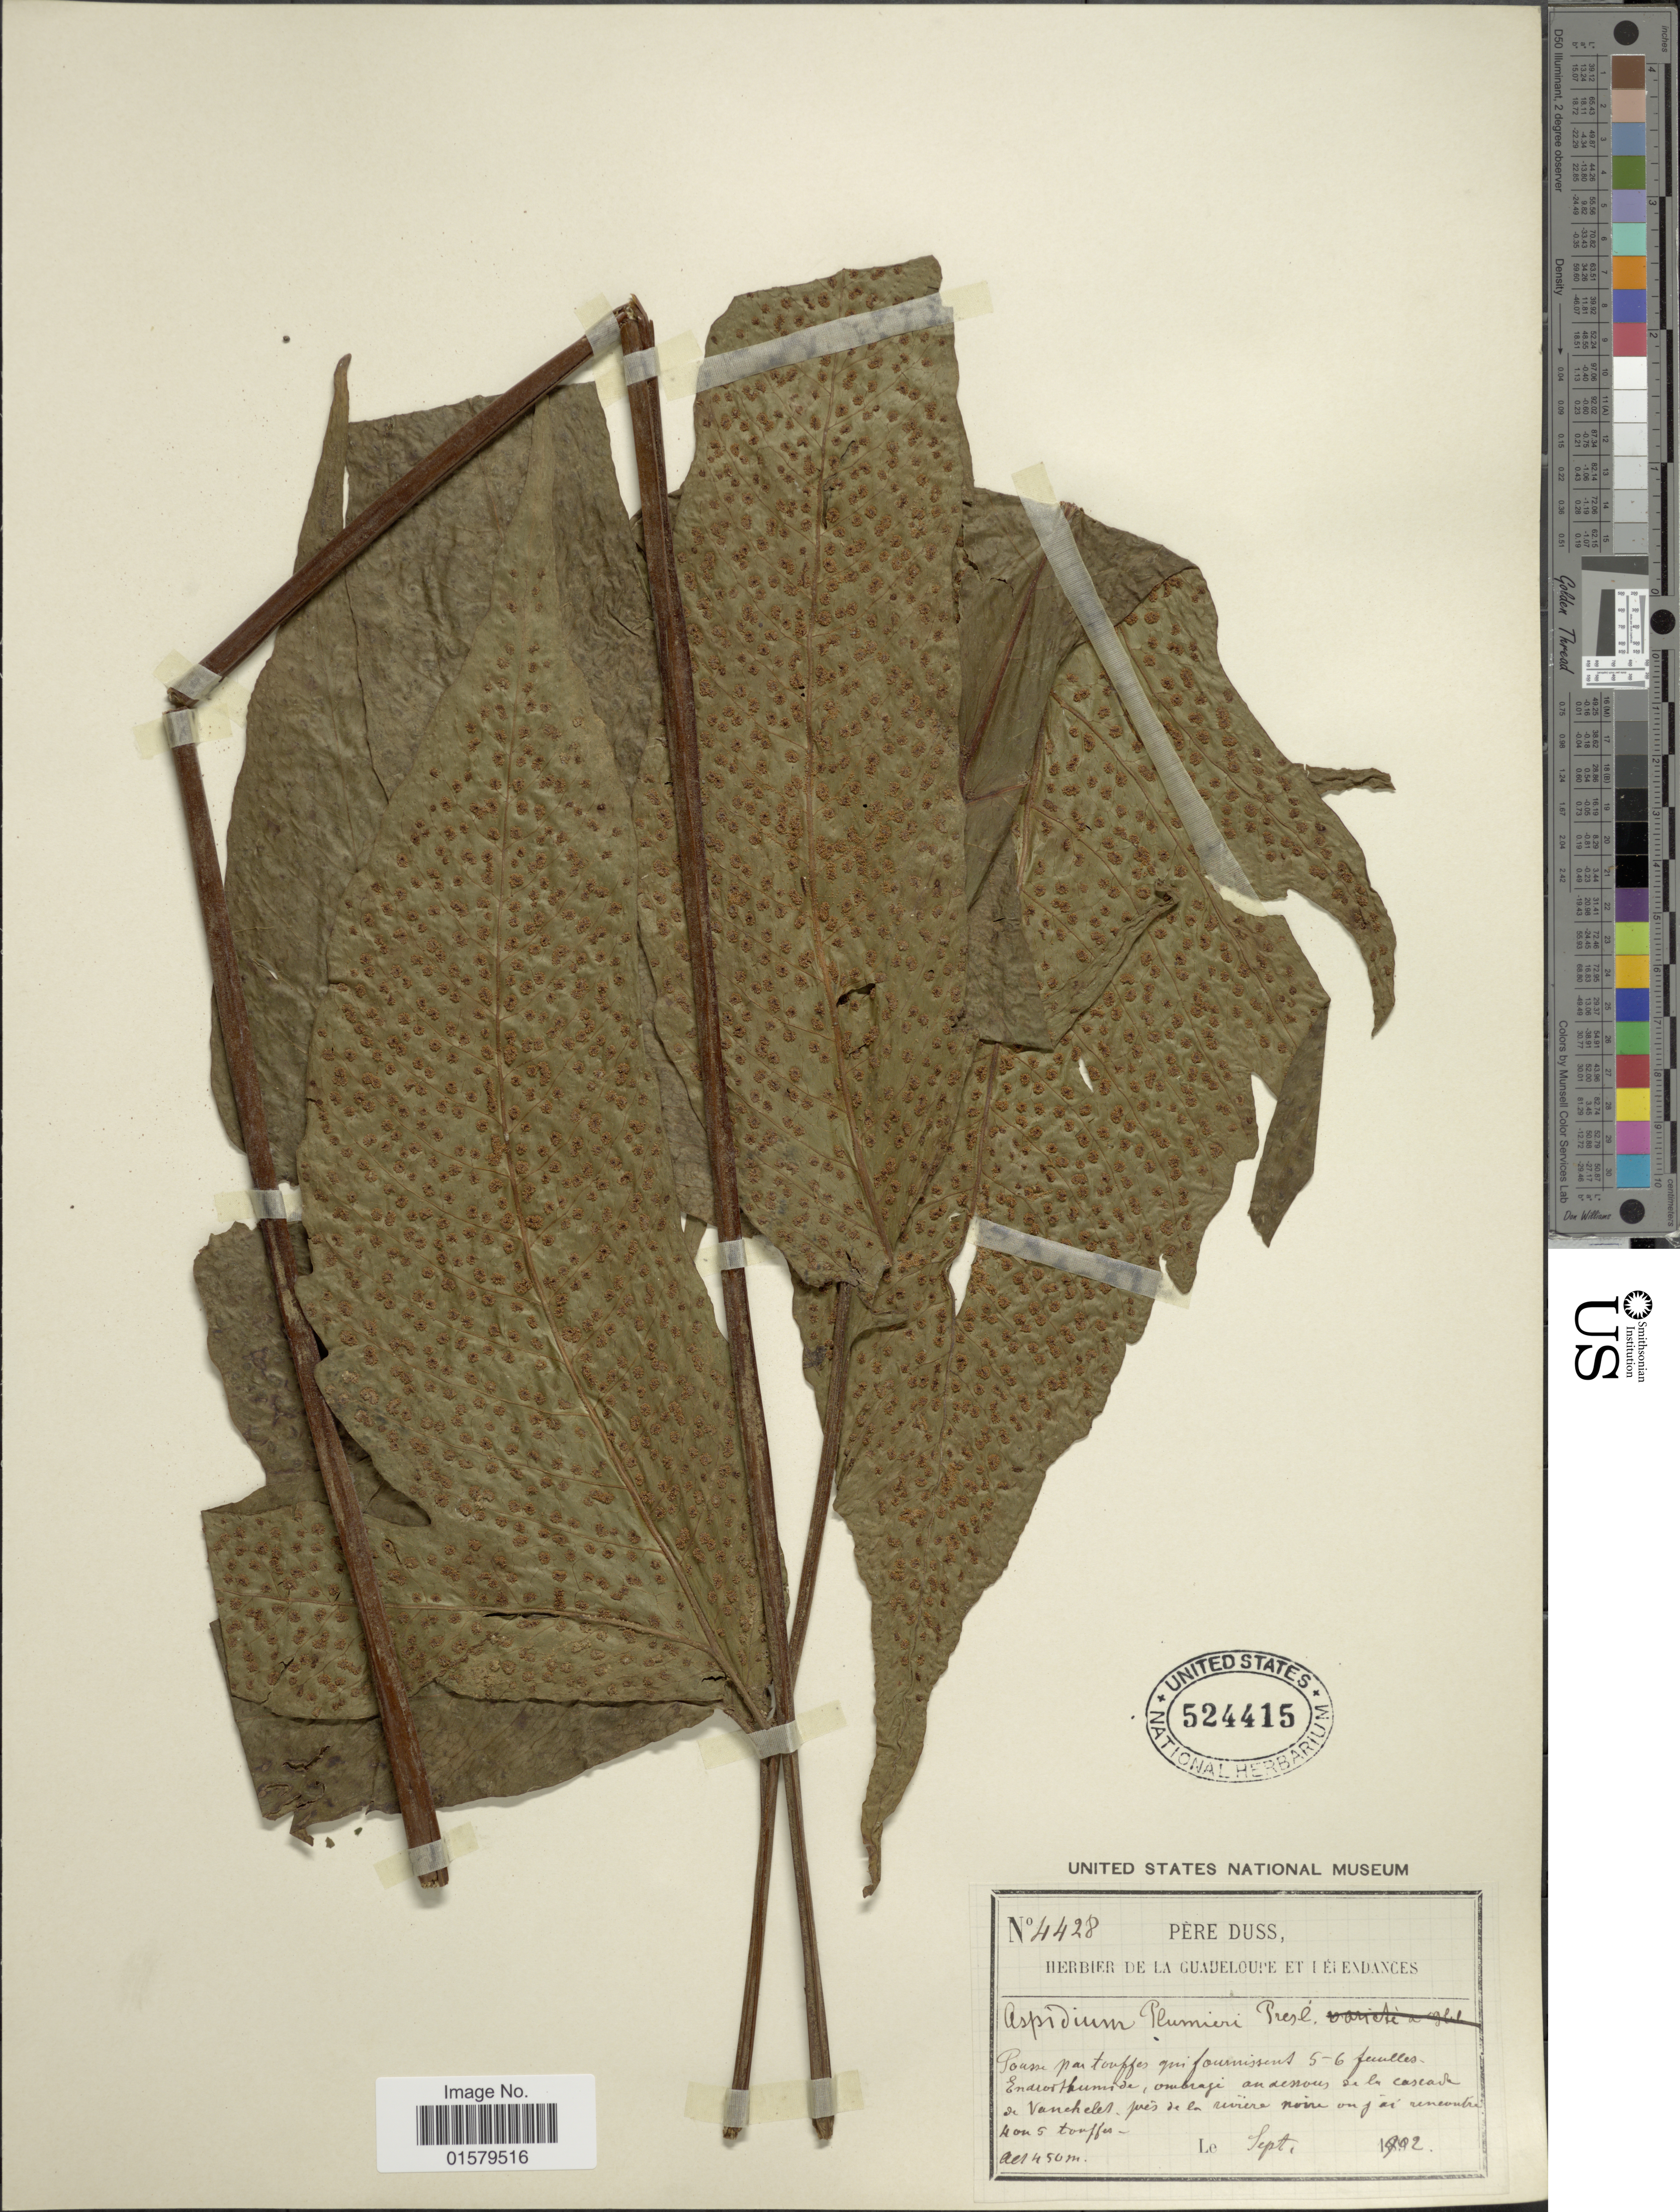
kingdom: Plantae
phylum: Tracheophyta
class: Polypodiopsida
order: Polypodiales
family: Tectariaceae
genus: Tectaria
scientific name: Tectaria trifoliata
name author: (L.) Cav.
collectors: Père Duss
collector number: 4428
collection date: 1902-09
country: Guadeloupe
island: Leeward Is.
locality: Pousse par touffes quifourmissent 5 - 6 feuilles, Endroit humide, ombrage au dessous de la cascade de Vauchelet pres de la riviera noire on j'ai renoutre 4 on 5 touffes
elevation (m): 450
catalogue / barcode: US 524415